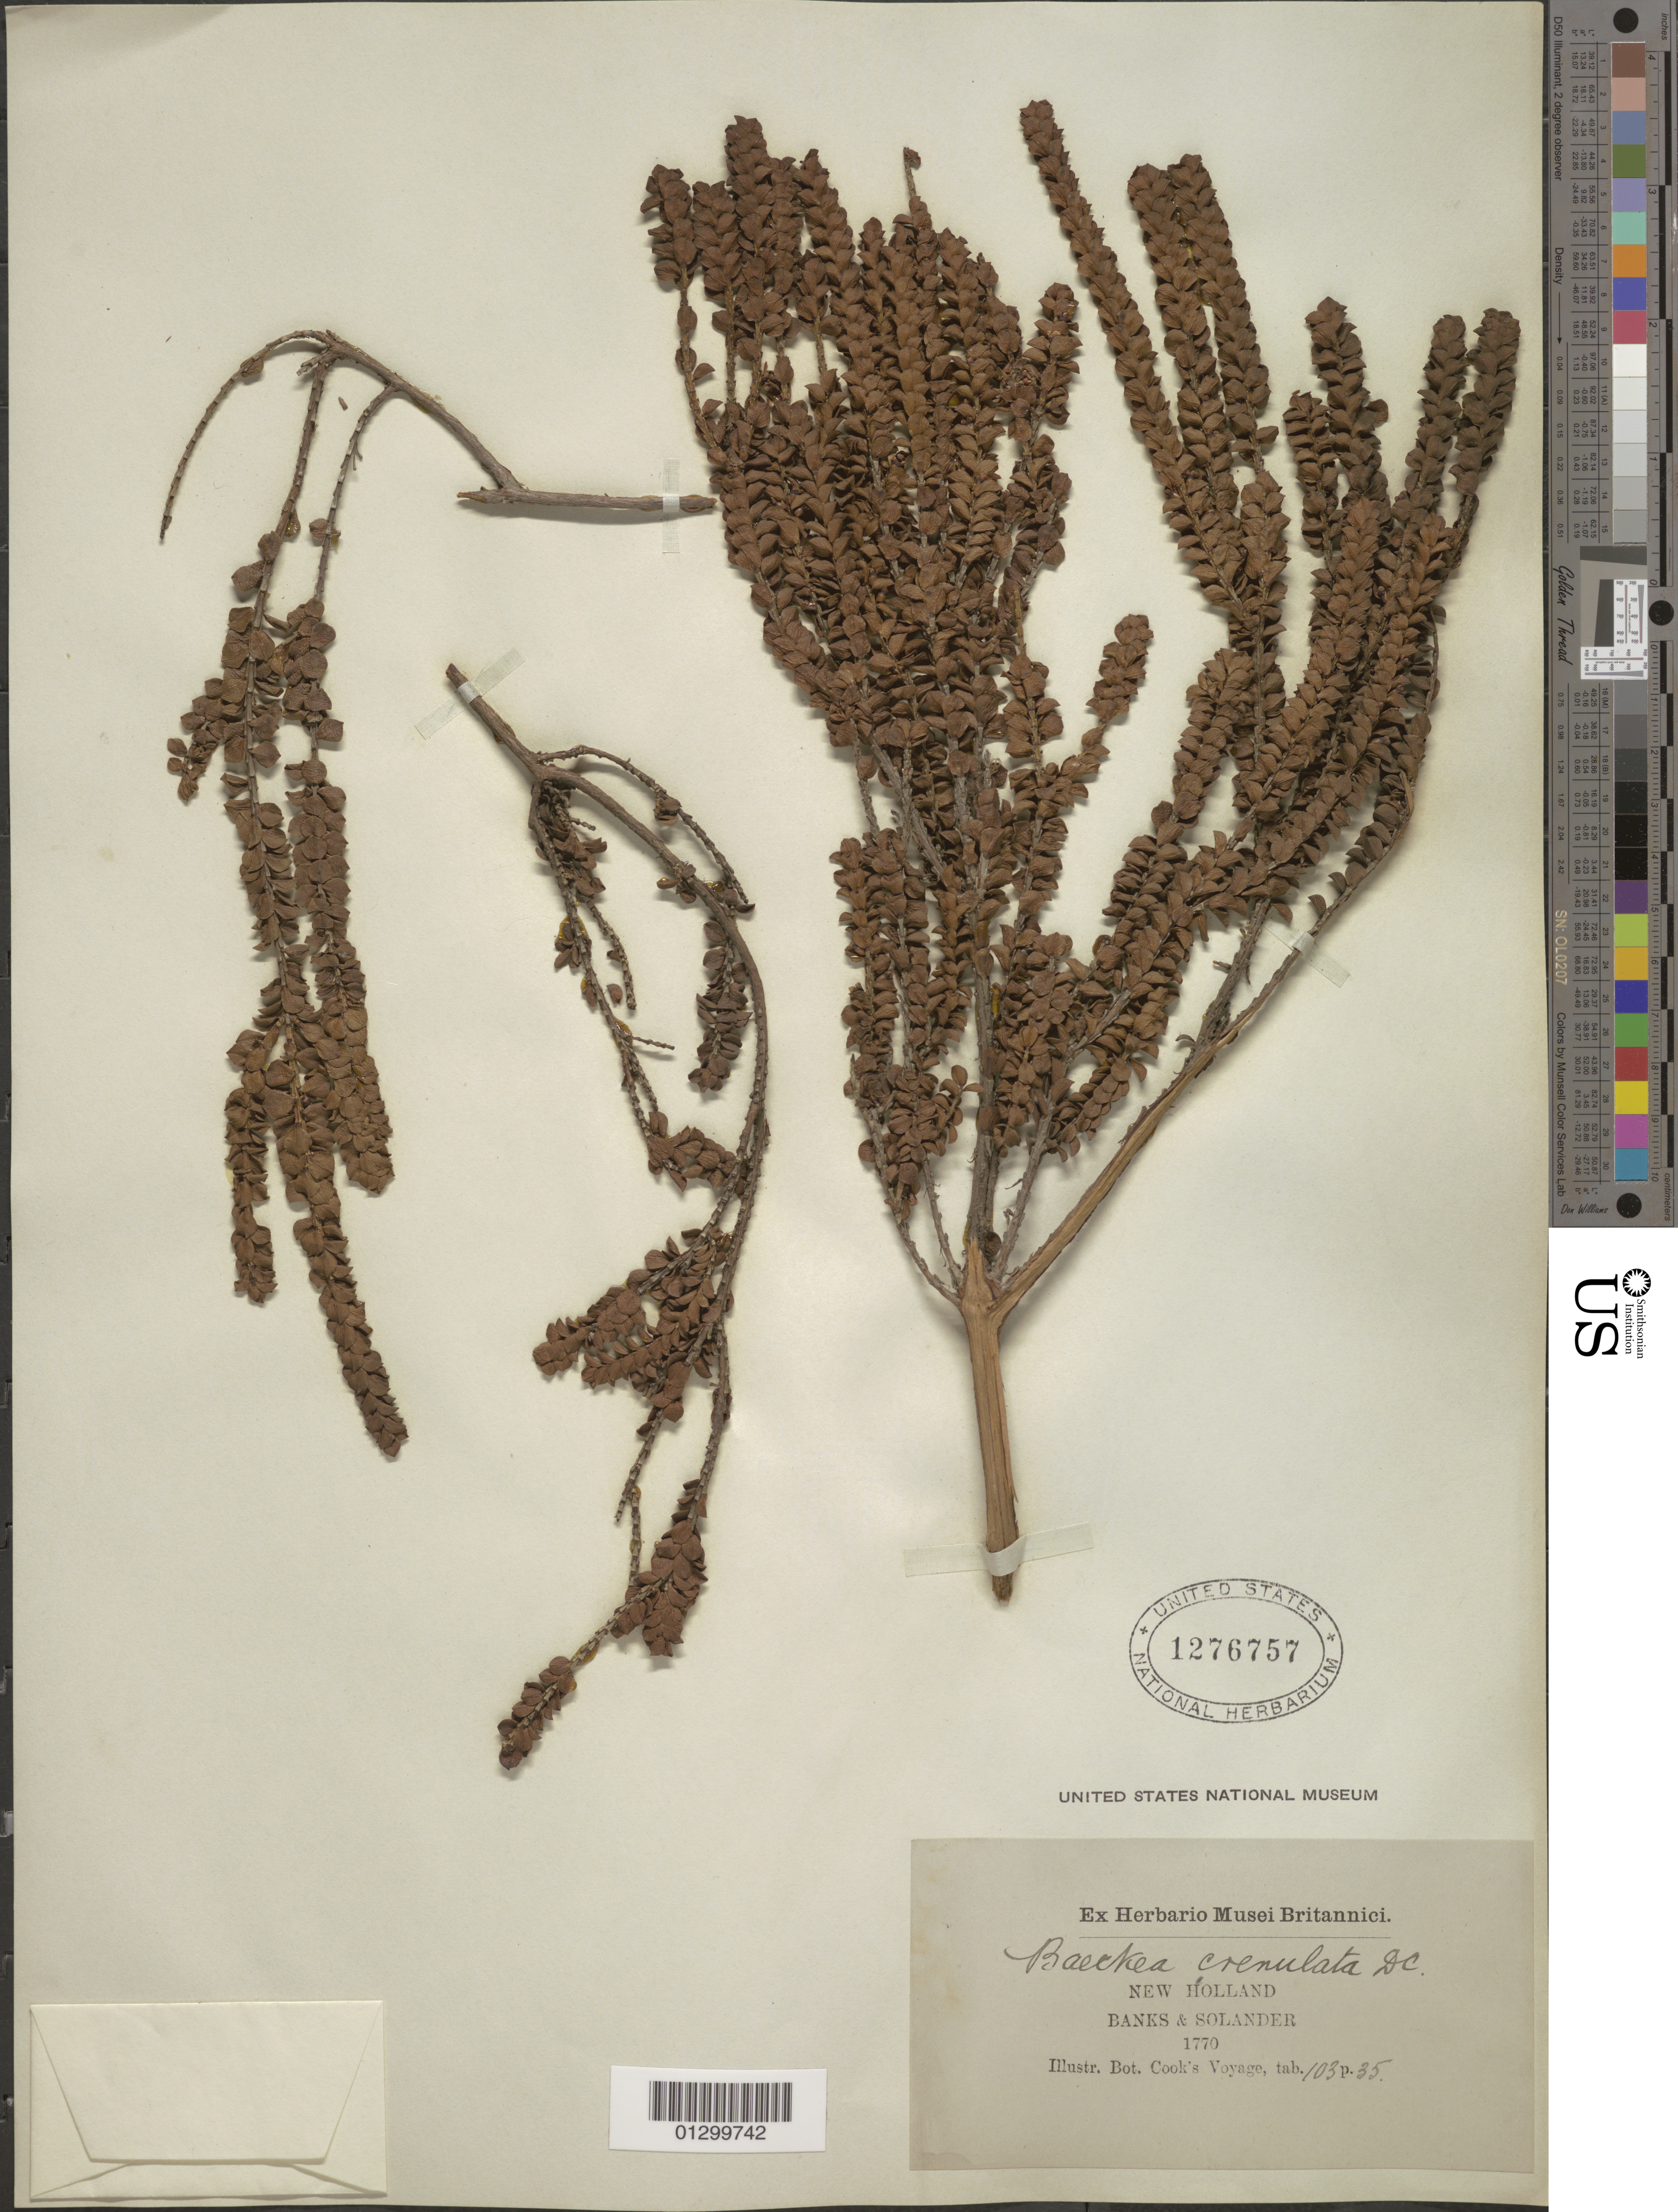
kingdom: Plantae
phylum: Tracheophyta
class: Magnoliopsida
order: Myrtales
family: Myrtaceae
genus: Baeckea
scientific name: Baeckea imbricata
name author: (Gaertn.) Druce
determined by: Strong, Mark T., (BOT), Smithsonian Institution - National Museum of Natural History (UNITED STATES)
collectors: J. Banks & D. C. Solander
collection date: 1770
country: Australia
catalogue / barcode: US 1276757